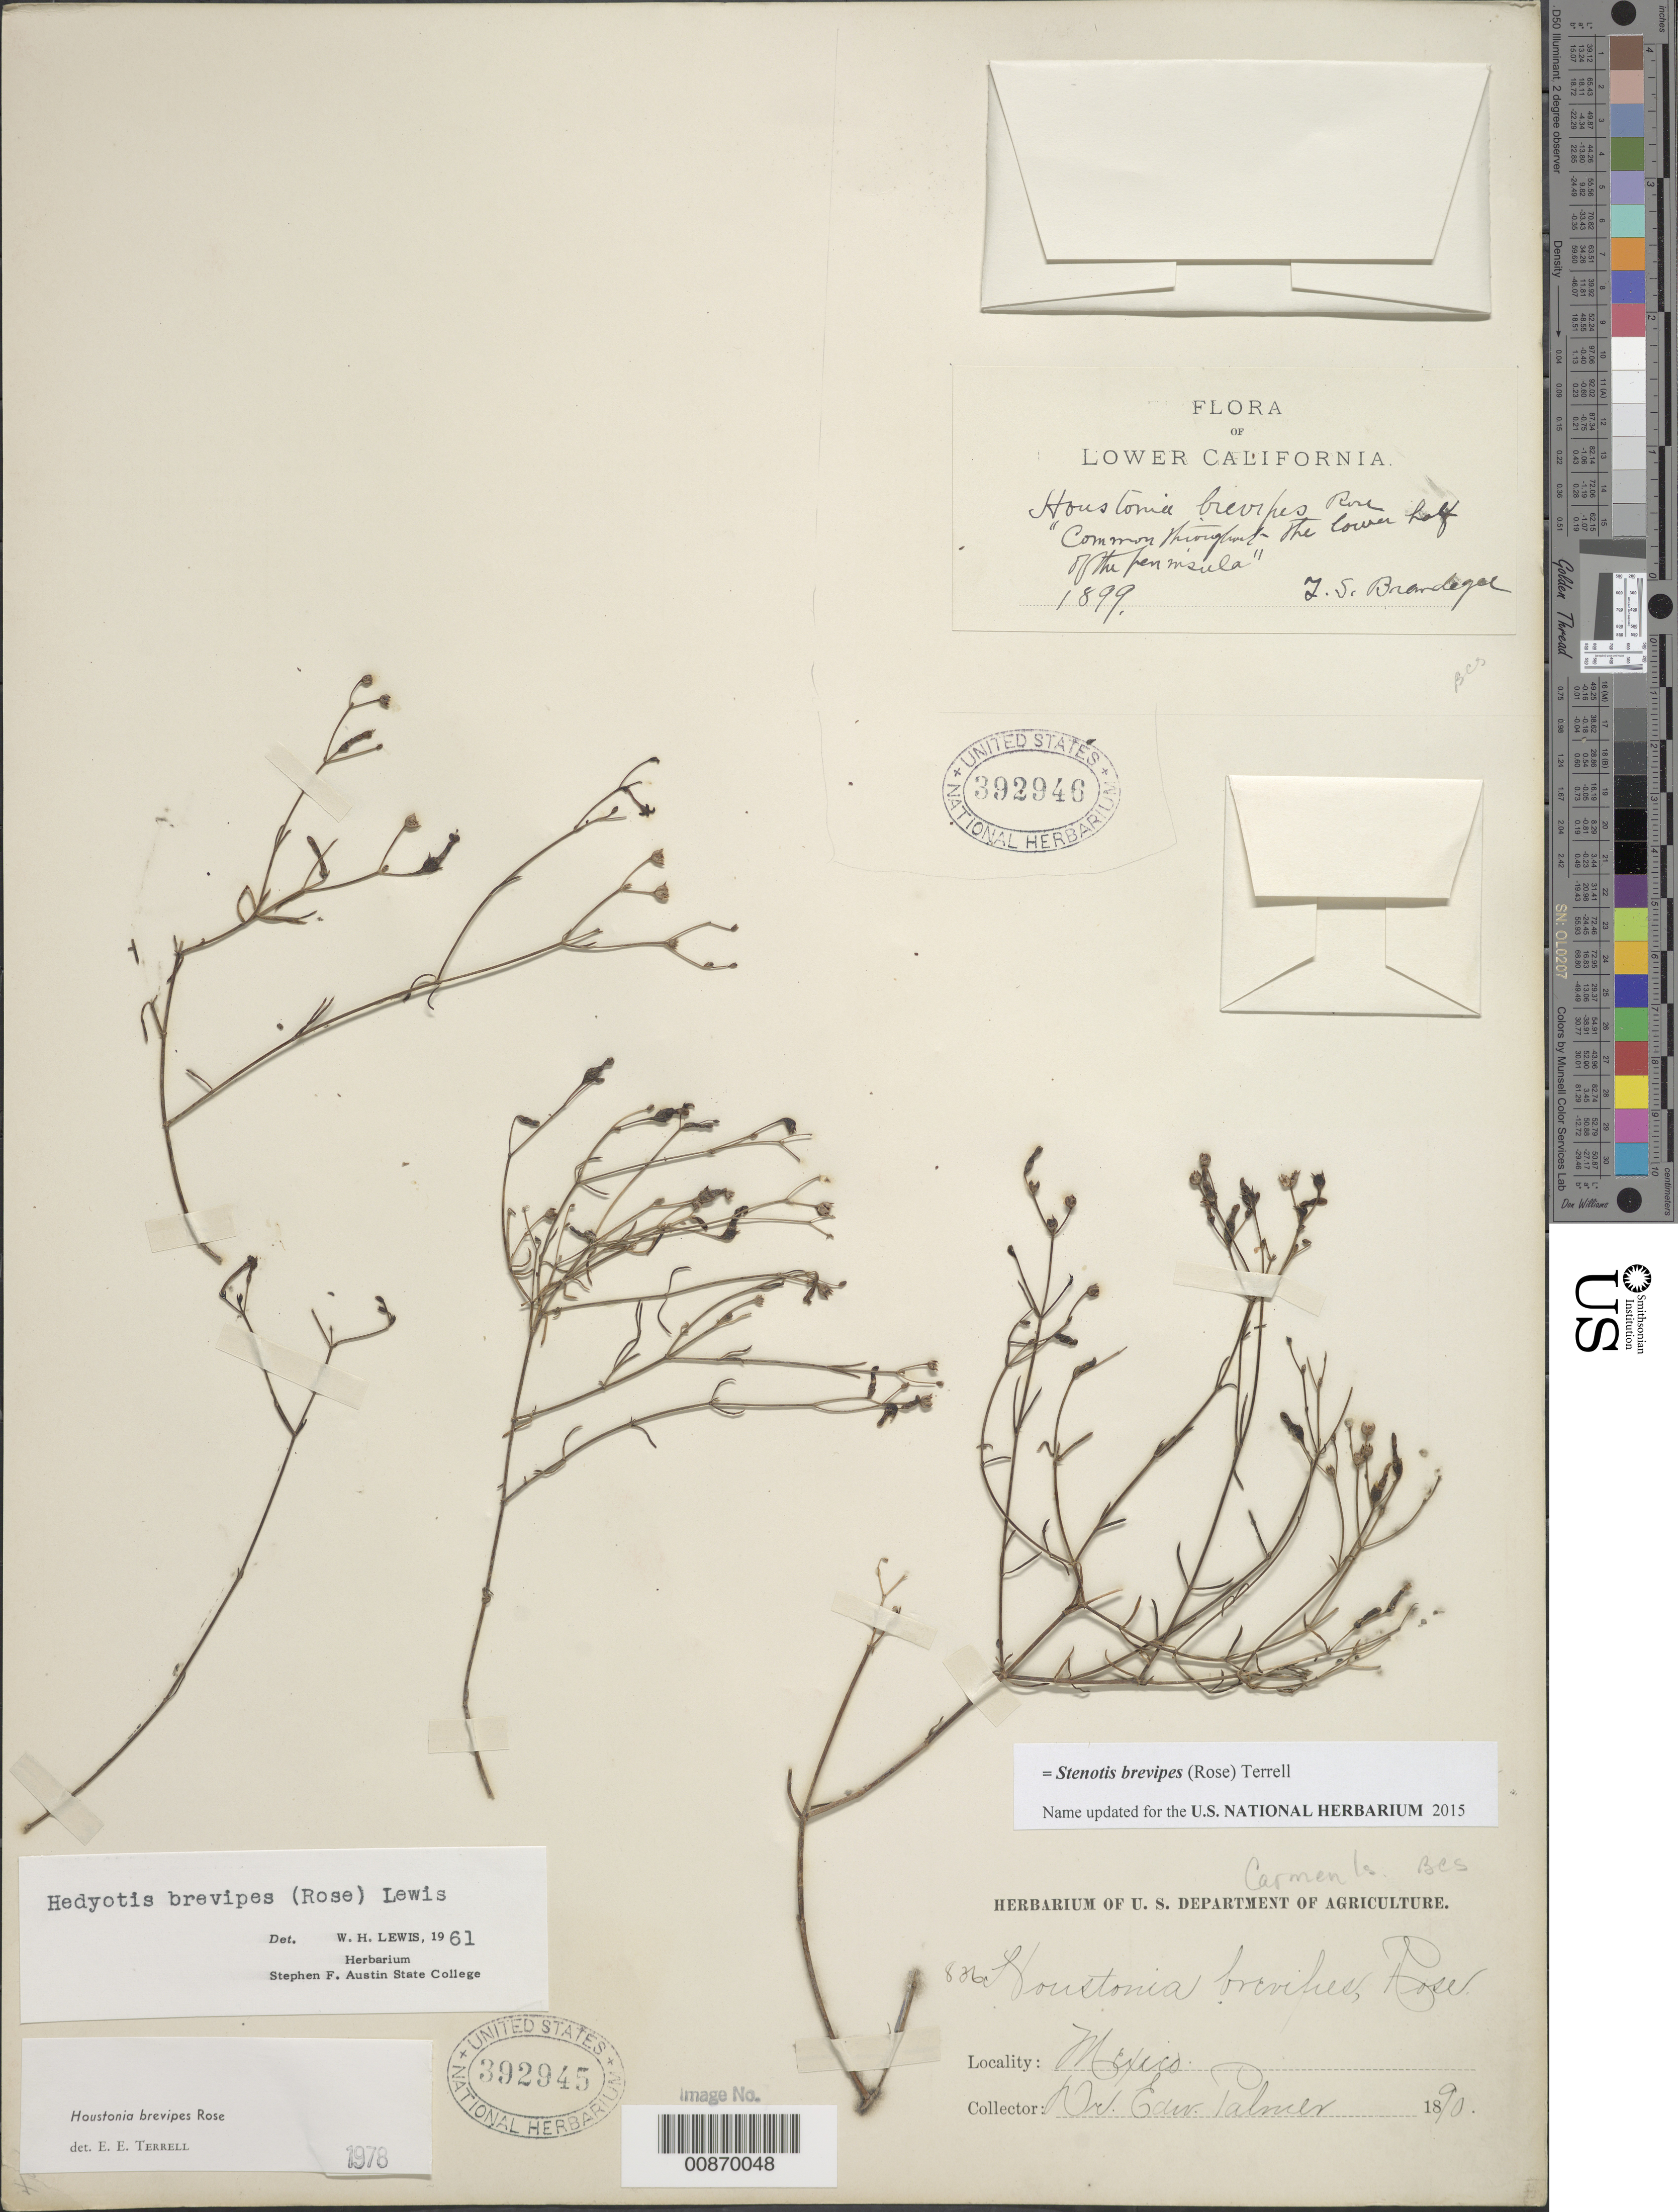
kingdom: Plantae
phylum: Tracheophyta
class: Magnoliopsida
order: Gentianales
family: Rubiaceae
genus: Hedyotis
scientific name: Hedyotis brevipes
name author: (Rose) W.H. Lewis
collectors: E. Palmer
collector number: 836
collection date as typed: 1890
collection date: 1890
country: Mexico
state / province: Baja California Sur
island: Carmen I.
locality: Carmen Island, Baja California Sur.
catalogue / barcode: US 392945